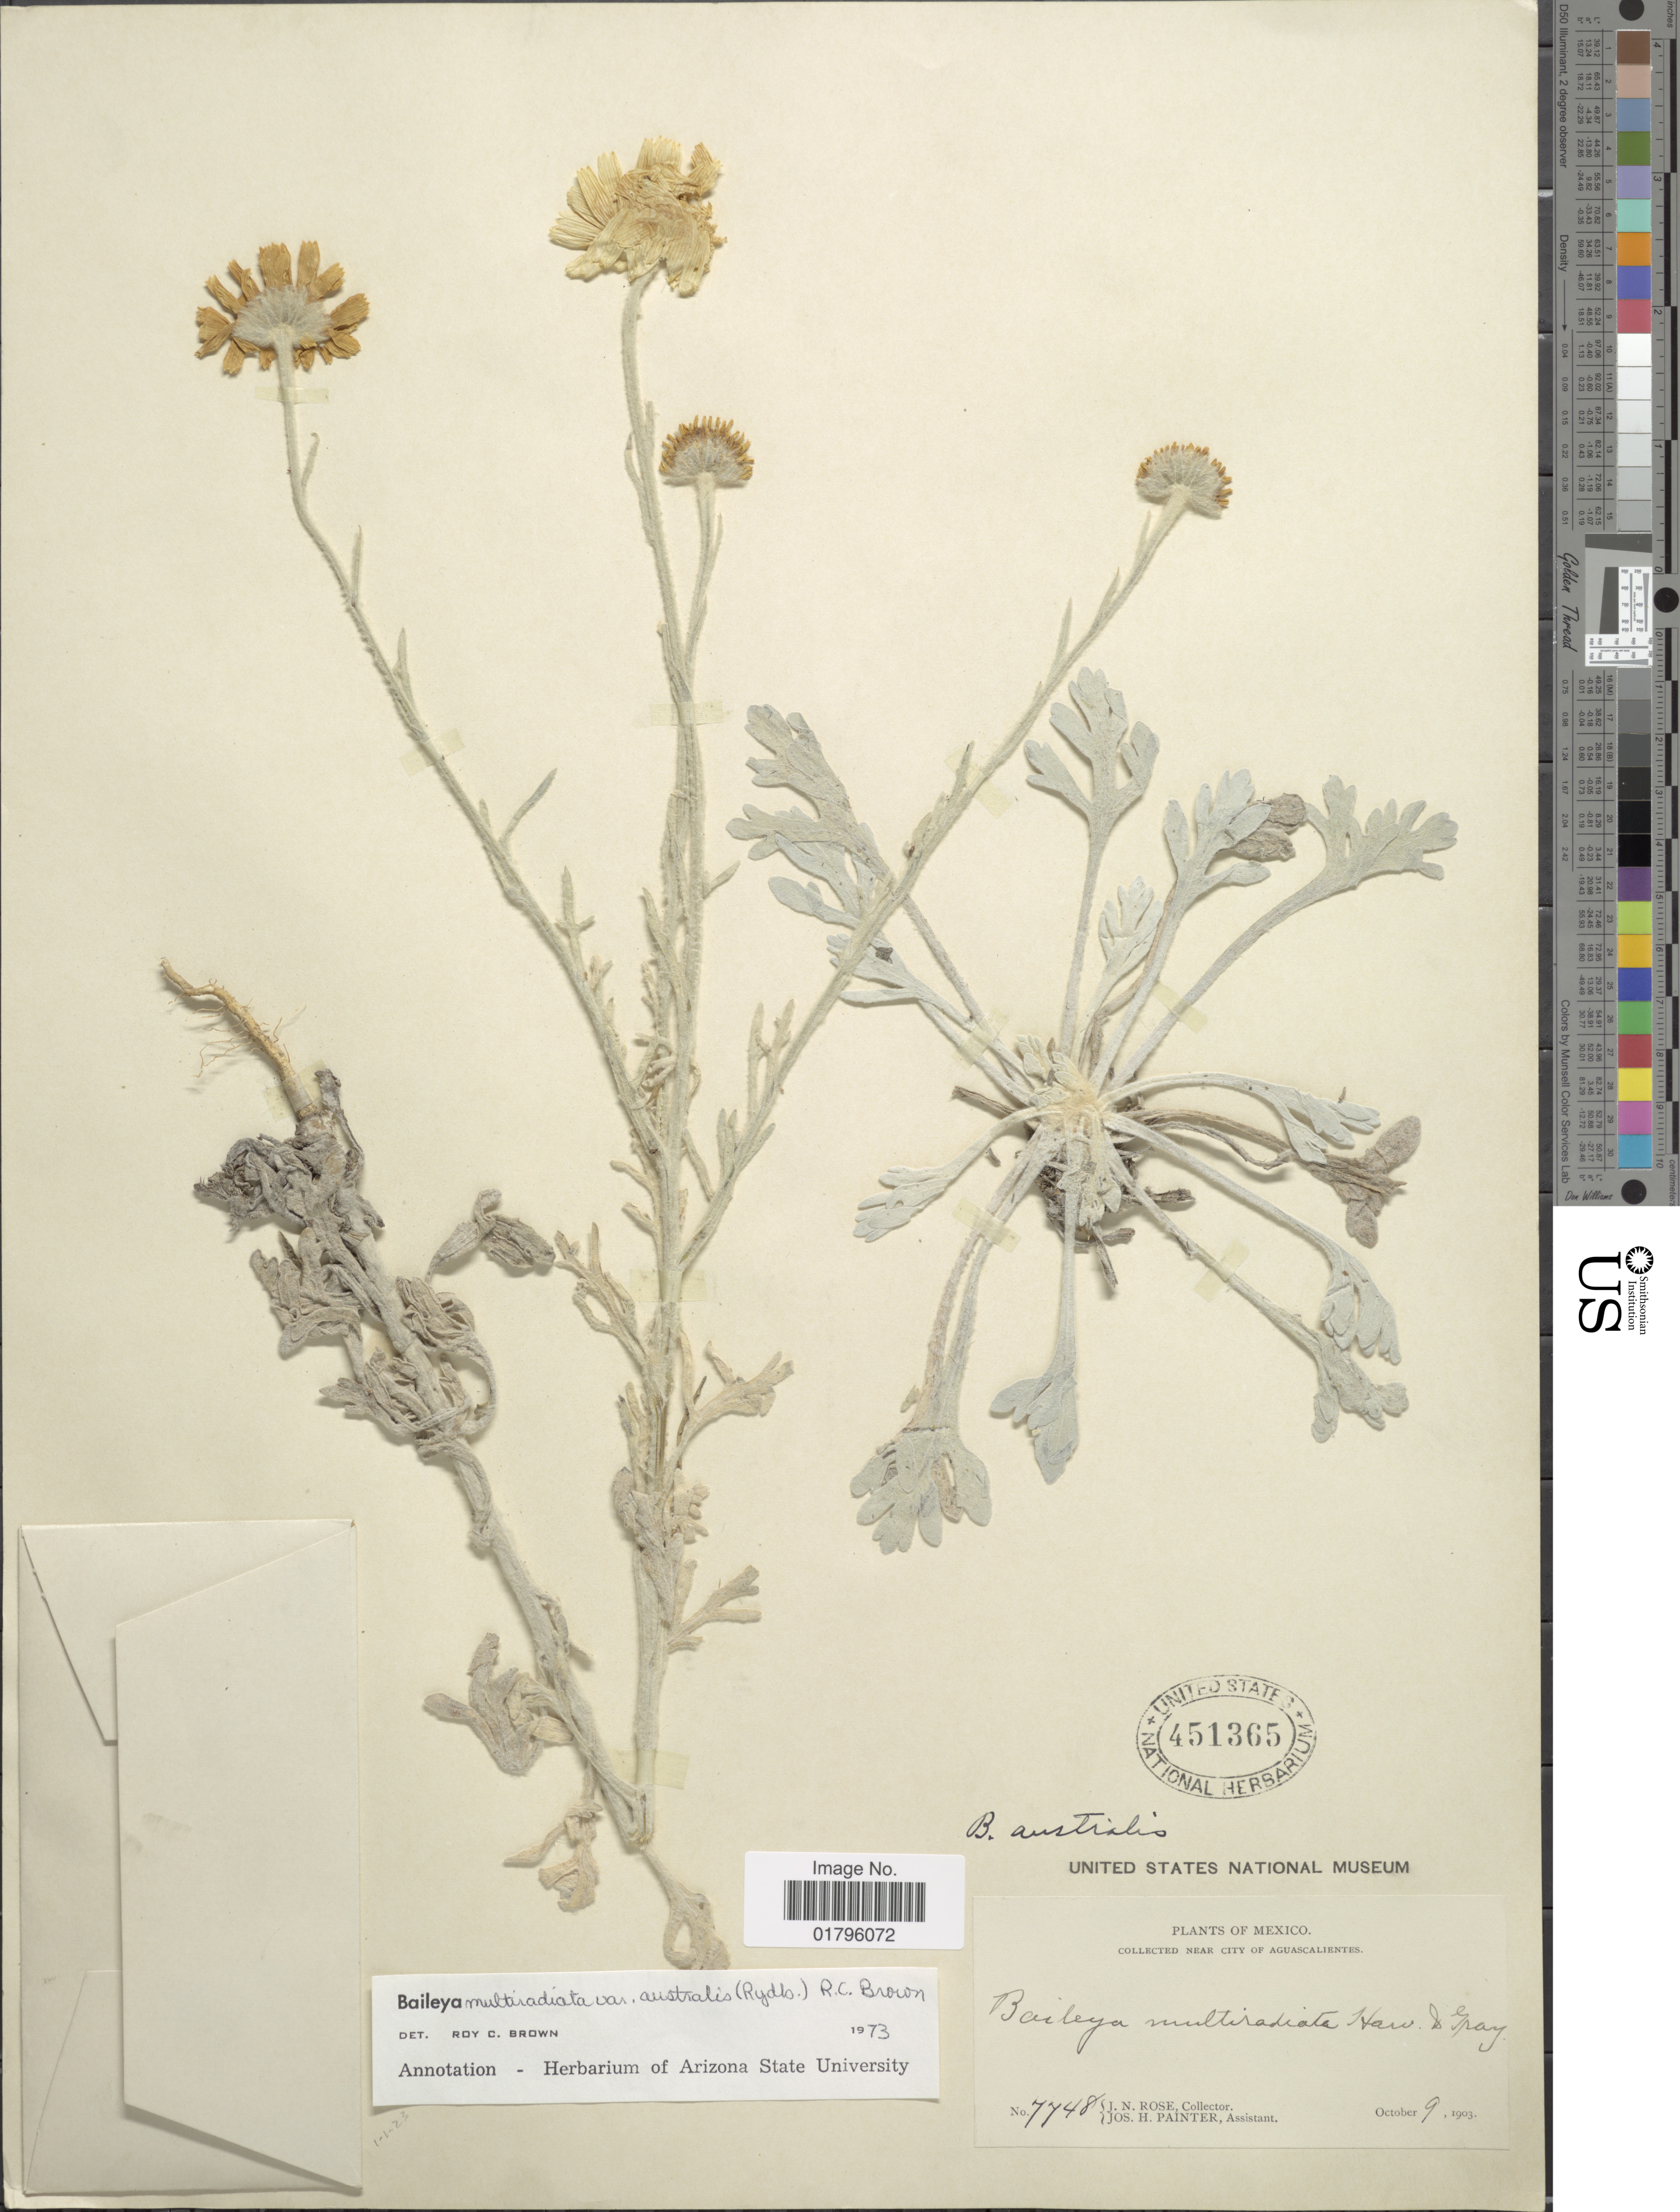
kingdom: Plantae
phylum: Tracheophyta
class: Magnoliopsida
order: Asterales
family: Asteraceae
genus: Baileya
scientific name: Baileya australis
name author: Rydb.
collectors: J. N. Rose & J. H. Painter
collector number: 7748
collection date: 1903-10-09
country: Mexico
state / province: Aguascalientes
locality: Near City of Aguascalientes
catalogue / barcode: US 451365